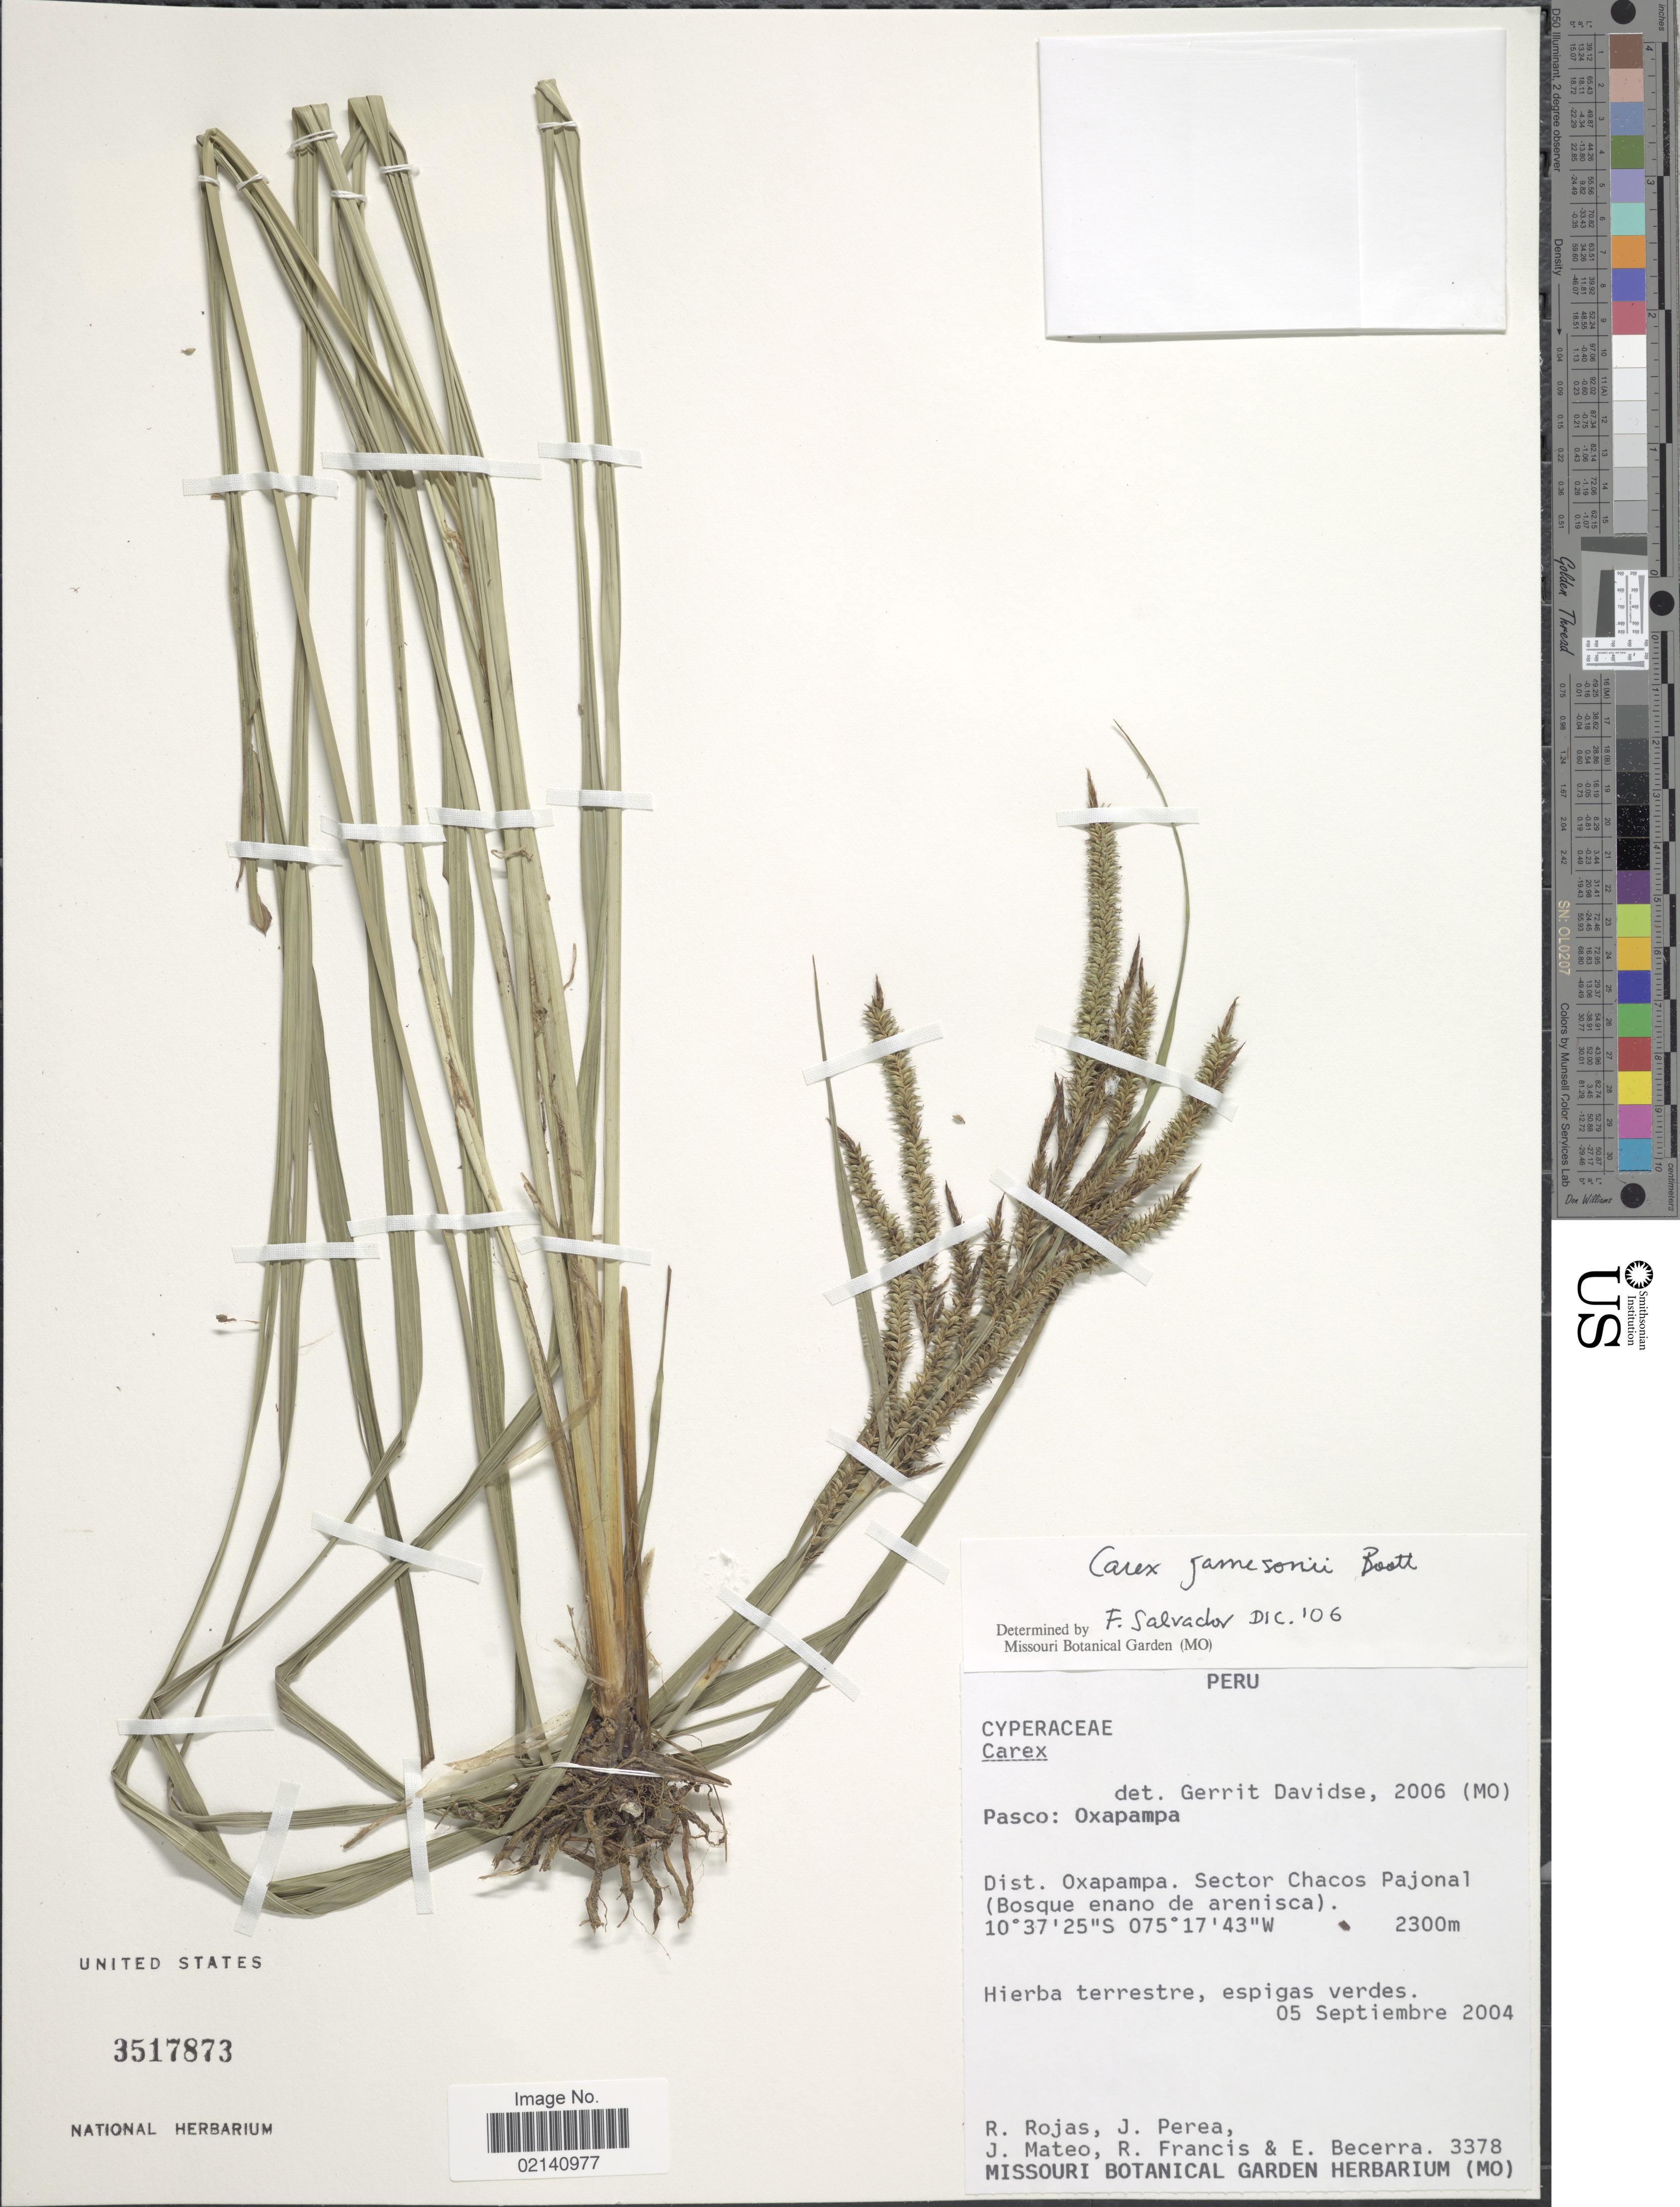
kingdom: Plantae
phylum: Tracheophyta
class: Liliopsida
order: Poales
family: Cyperaceae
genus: Carex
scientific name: Carex jamesonii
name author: Boott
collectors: R. Rojas, J. Perea, J. Mateo, R. Francis & E. Becerra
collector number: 3378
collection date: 2004-09-05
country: Peru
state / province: Pasco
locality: Pasco: Oxapampa, Dist. Oxapampa, Sector Chacos Pajonal (Bosque enano de arenisca)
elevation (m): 2300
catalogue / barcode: US 3517873